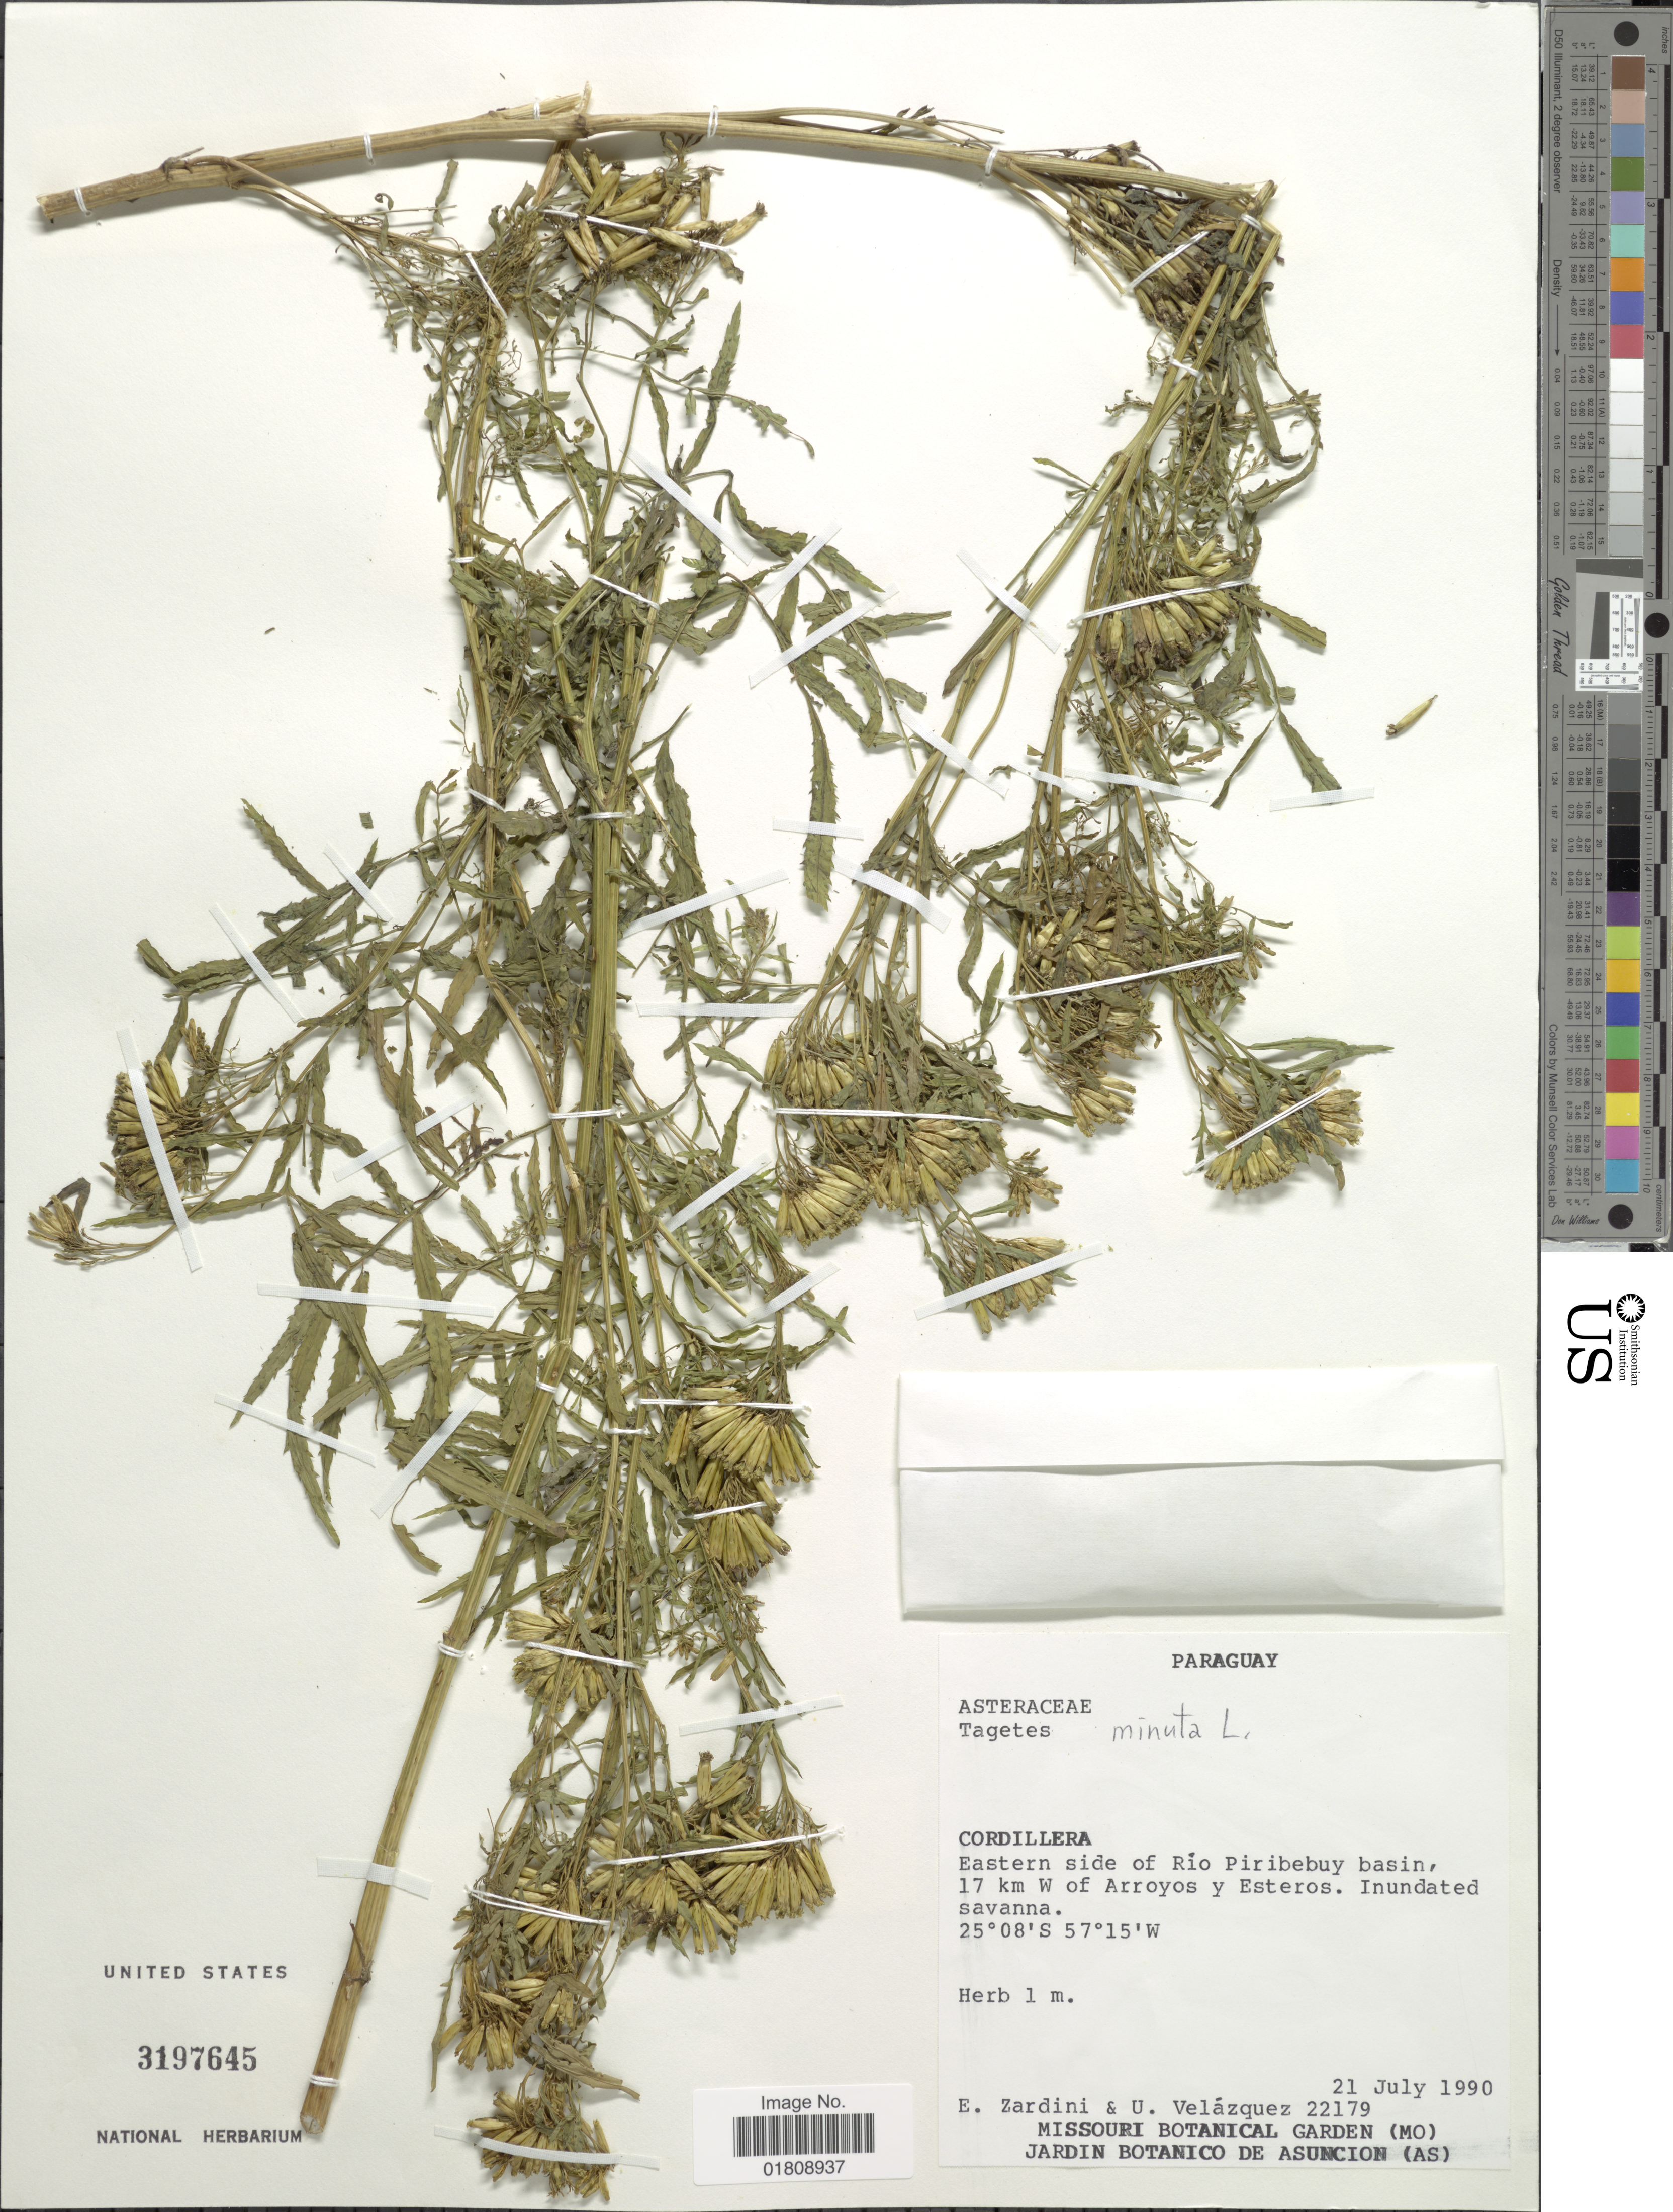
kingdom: Plantae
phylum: Tracheophyta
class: Magnoliopsida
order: Asterales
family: Asteraceae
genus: Tagetes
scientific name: Tagetes minuta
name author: L.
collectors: E. M. Zardini & U. Velázquez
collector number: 22179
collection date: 1990-07-21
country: Paraguay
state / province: Cordillera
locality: Eastern side of Rio Piribebuy basin, 17 km W of Arroyos y Esteros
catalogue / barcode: US 3197645